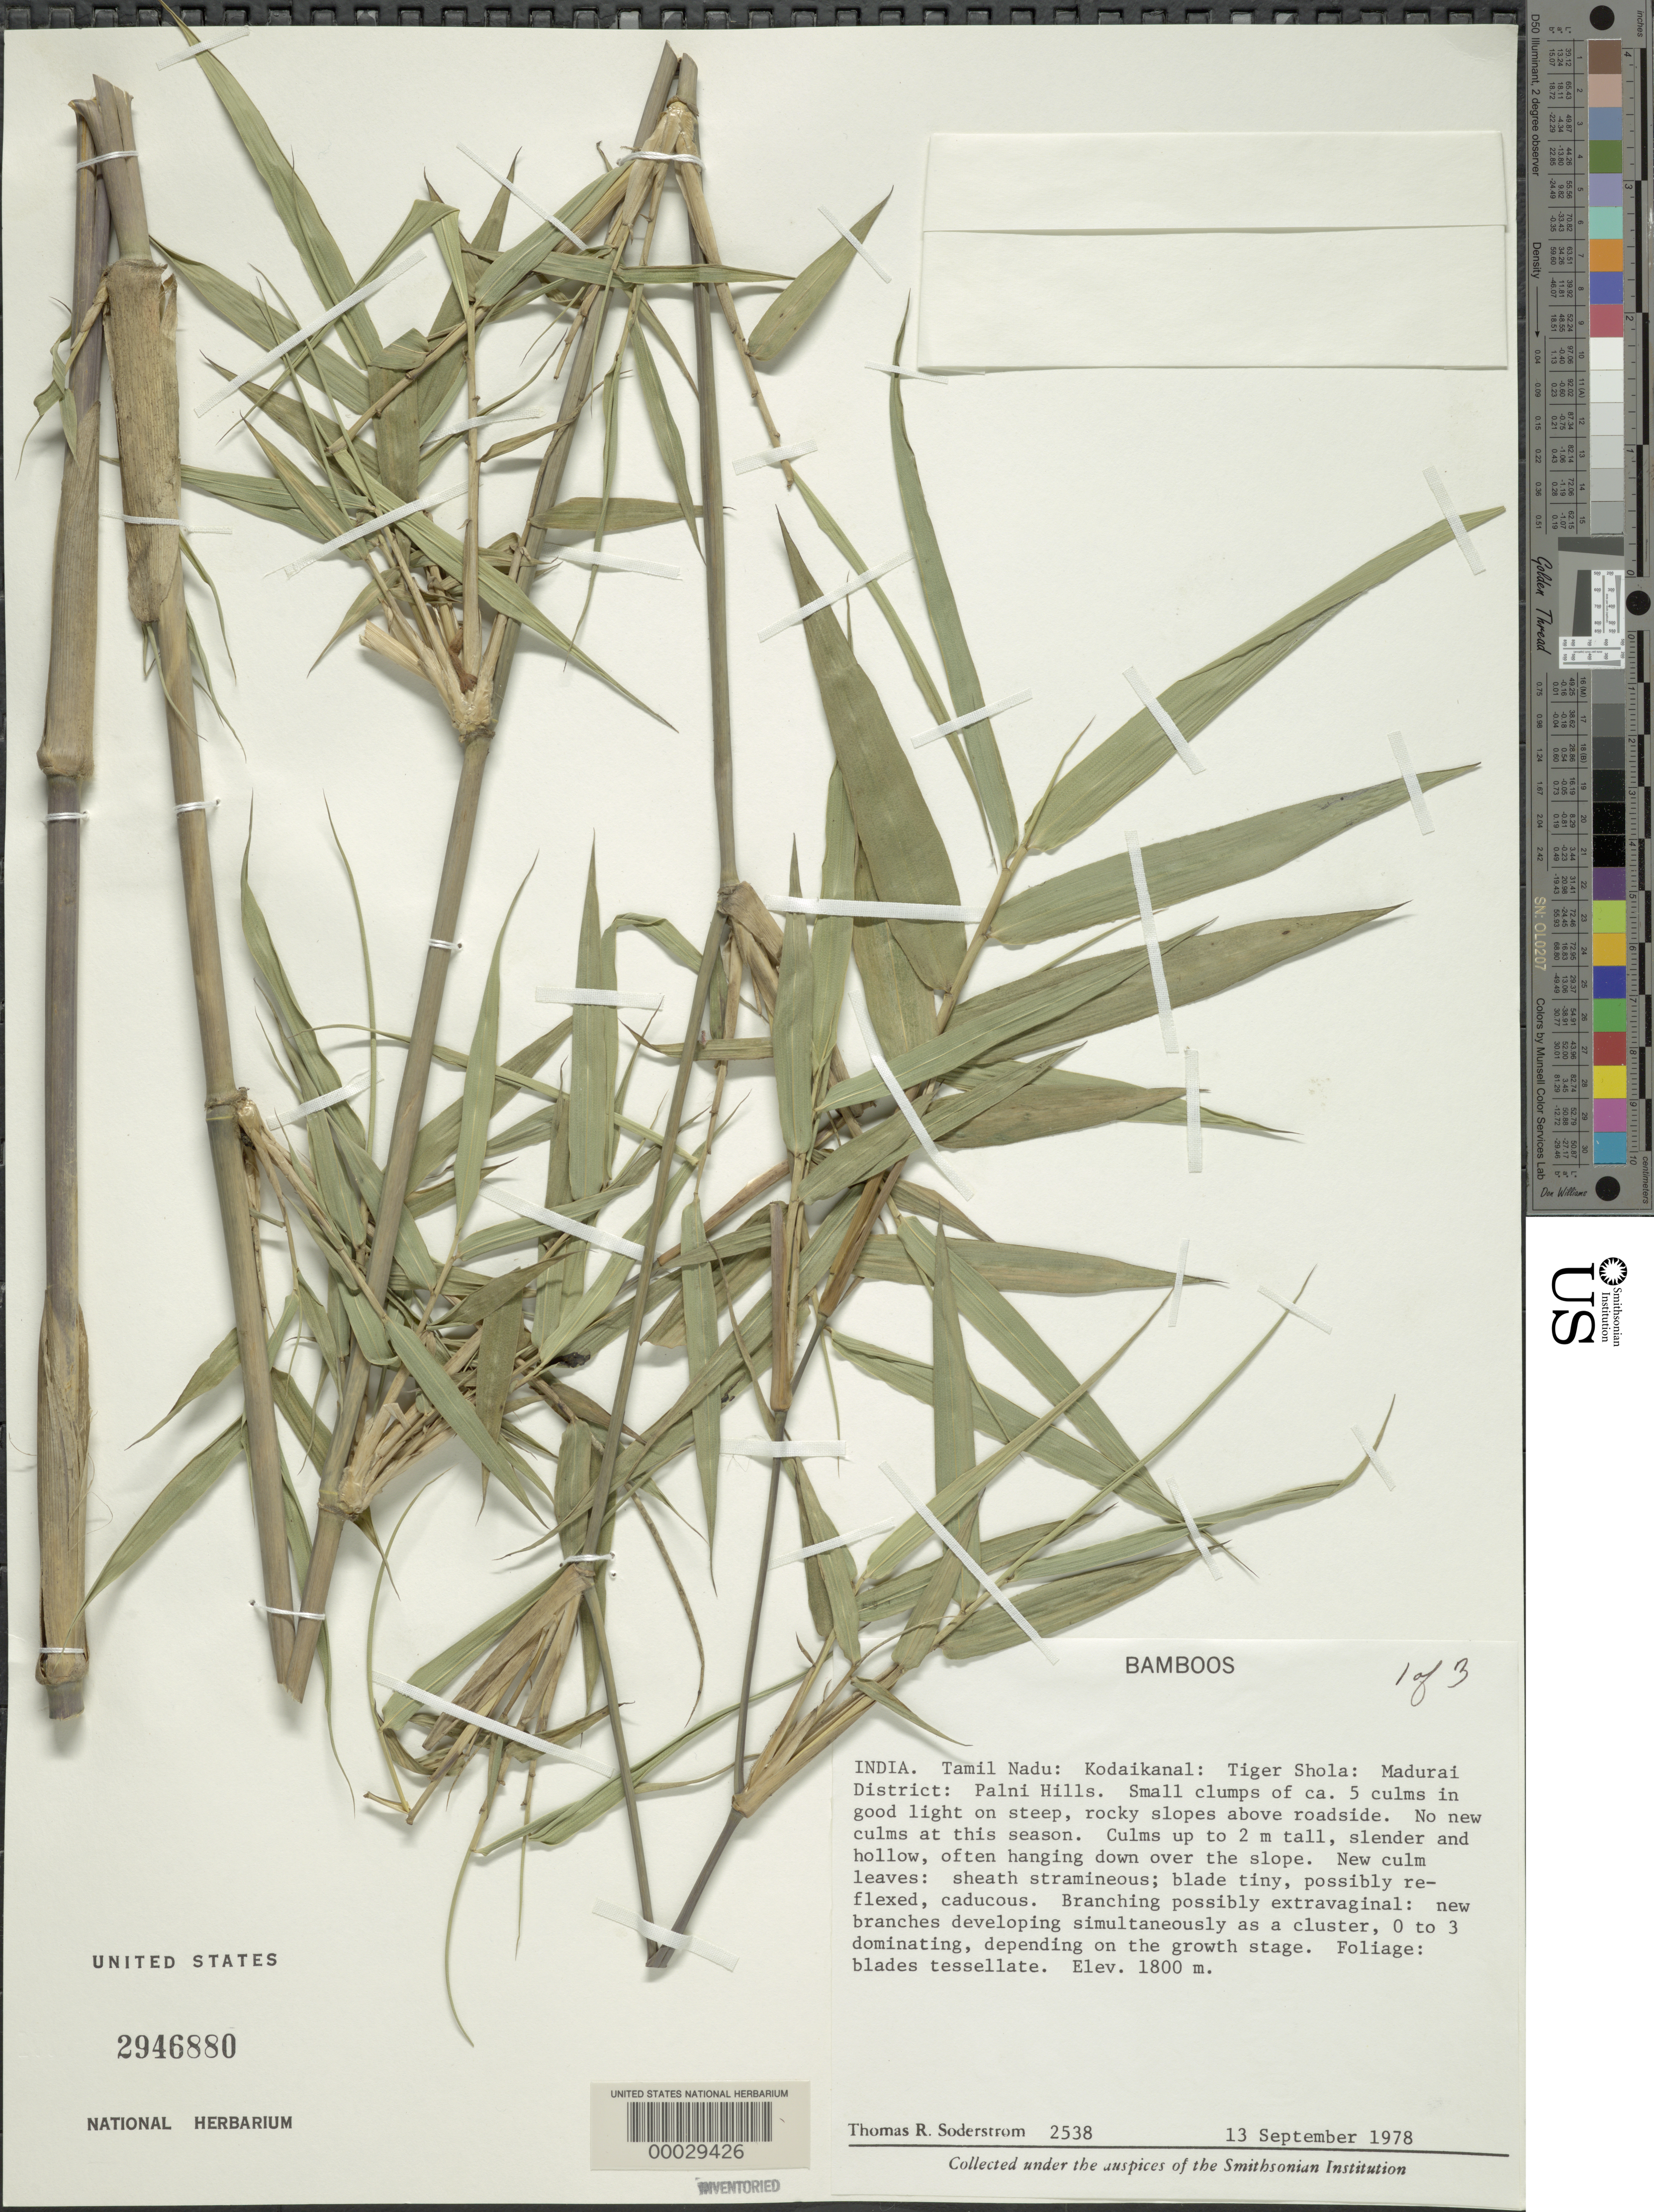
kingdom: Plantae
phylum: Tracheophyta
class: Liliopsida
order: Poales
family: Poaceae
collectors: T. R. Soderstrom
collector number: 2538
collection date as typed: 13 Sep 1978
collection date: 1978-09-13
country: India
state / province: Tamil Nadu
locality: Kodaikanal: tiger shola: palni hills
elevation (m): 1800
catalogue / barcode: US 2946880